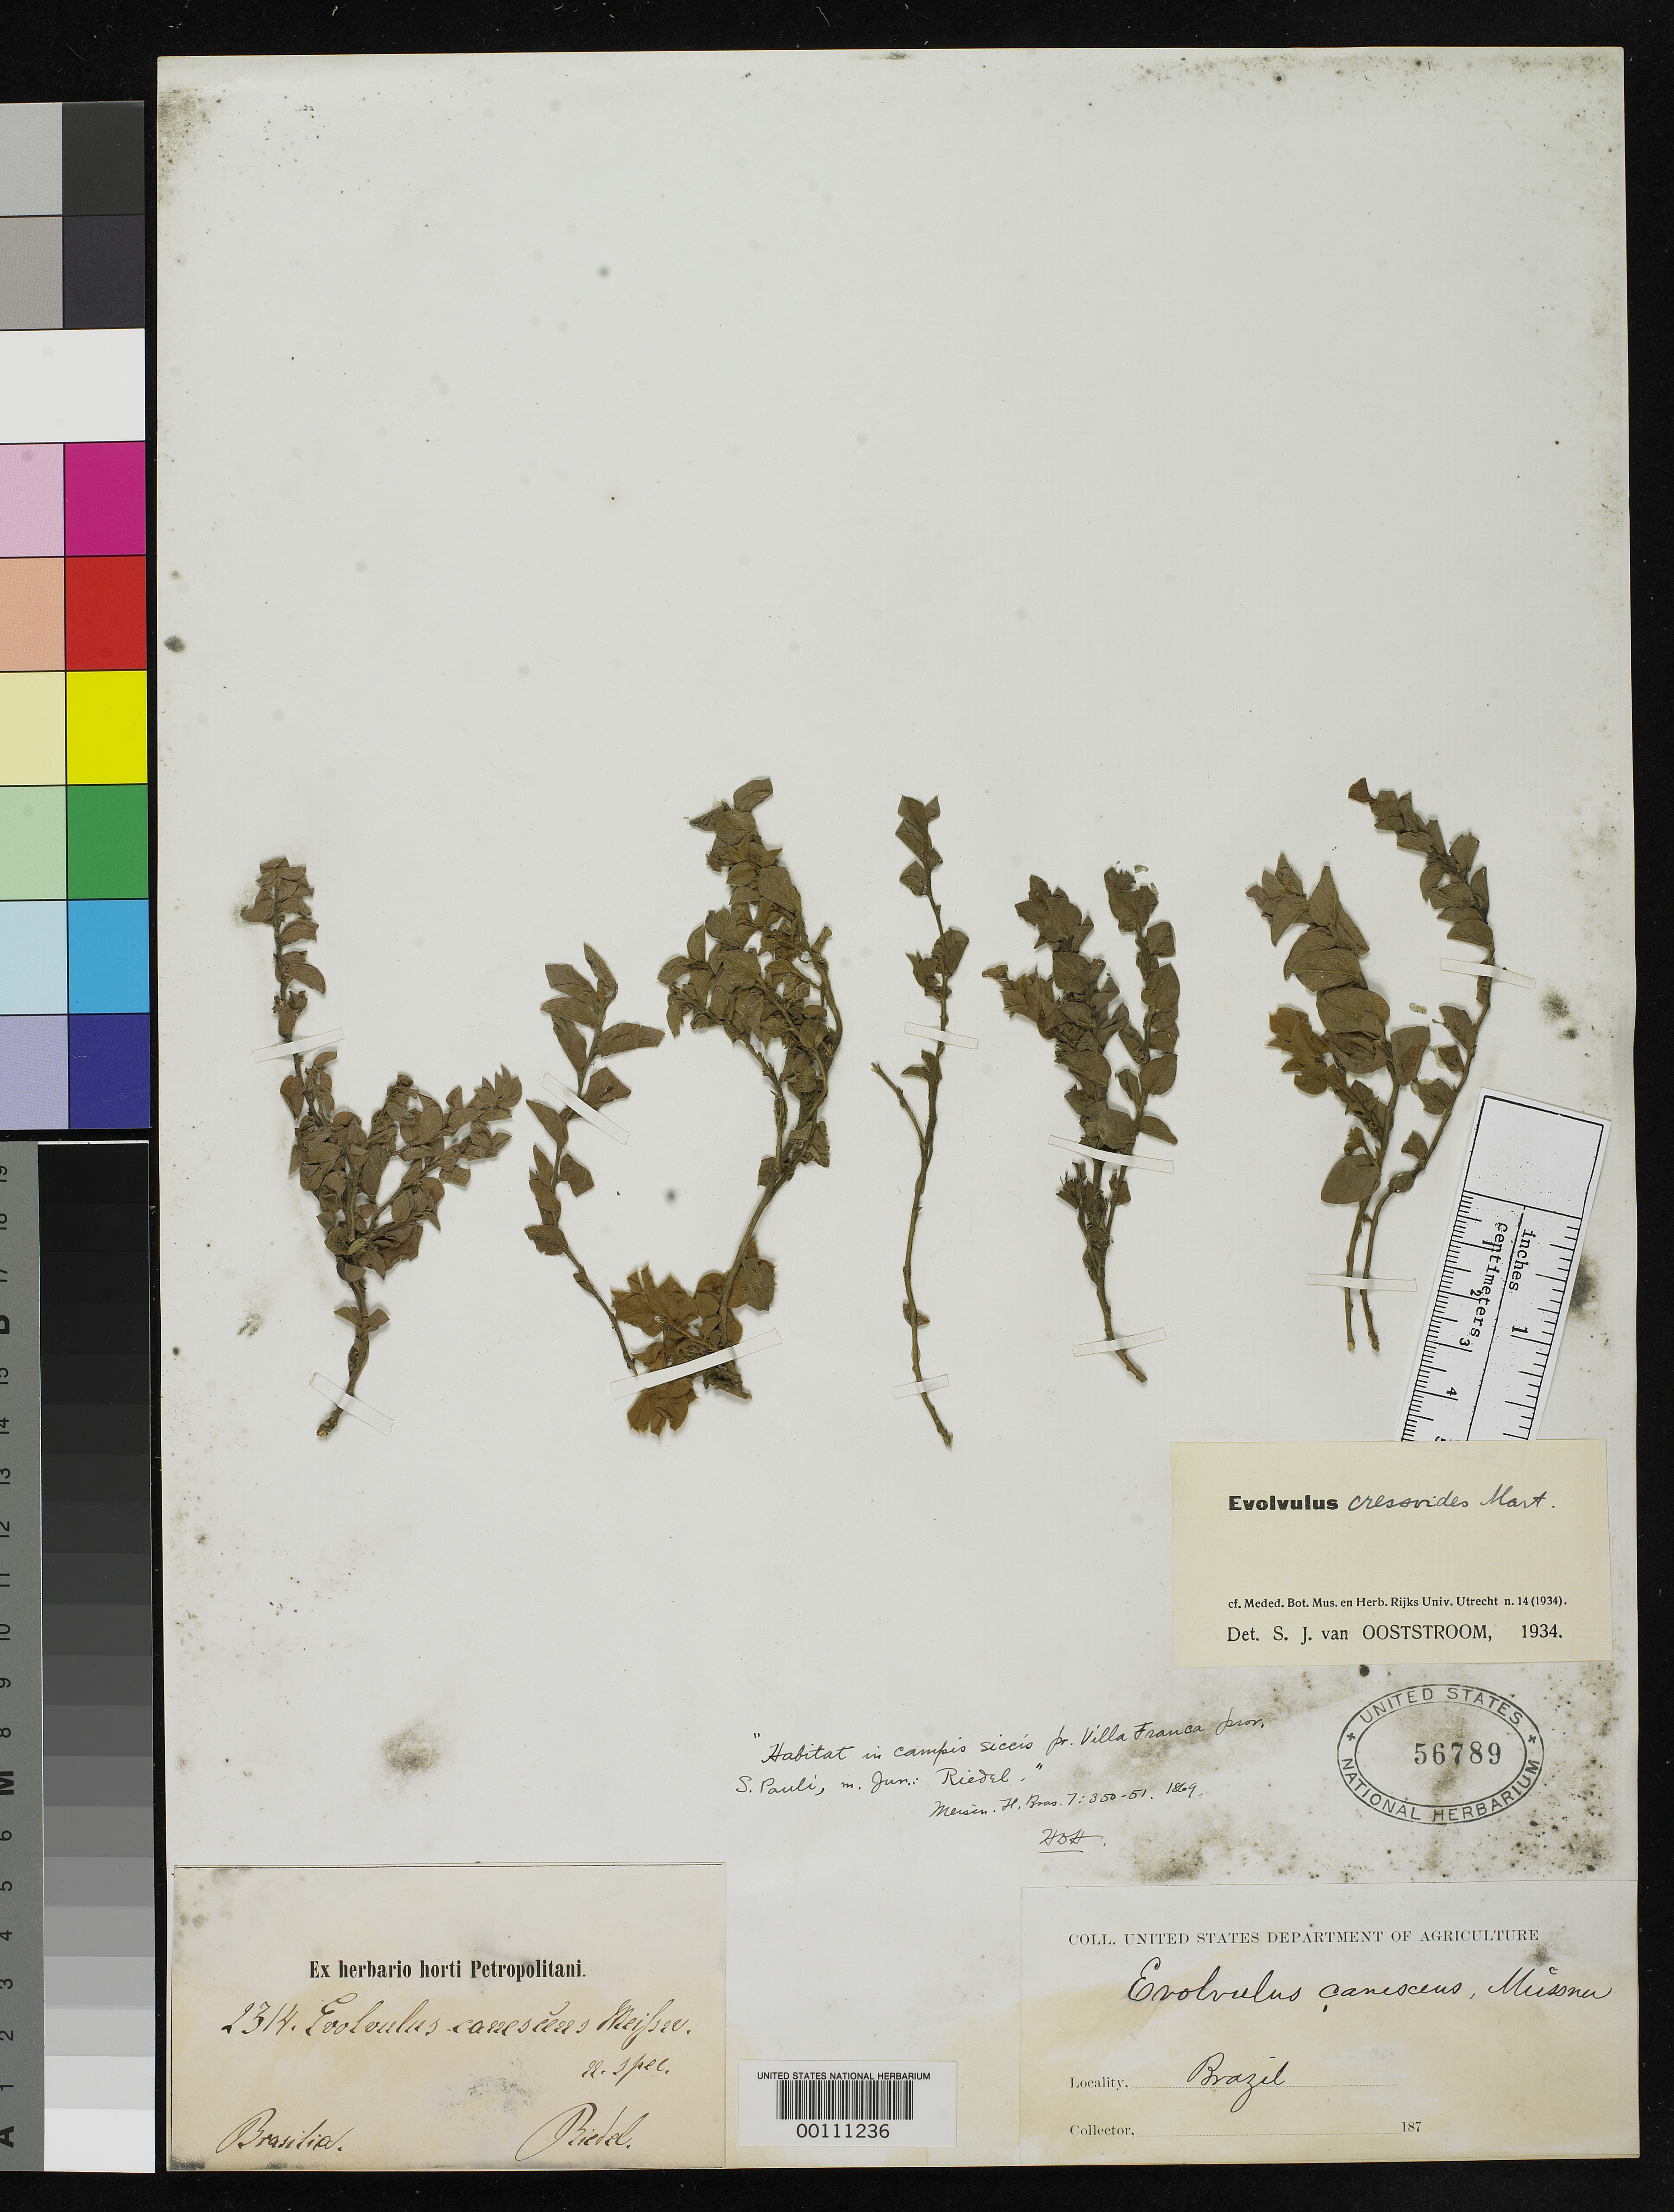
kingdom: Plantae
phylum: Tracheophyta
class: Magnoliopsida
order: Solanales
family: Convolvulaceae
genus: Evolvulus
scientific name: Evolvulus canescens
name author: Meisn. in Mart.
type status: Type Collection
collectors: L. Riedel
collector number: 2314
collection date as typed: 187-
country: Brazil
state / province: Minas Gerais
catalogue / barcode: US 56789